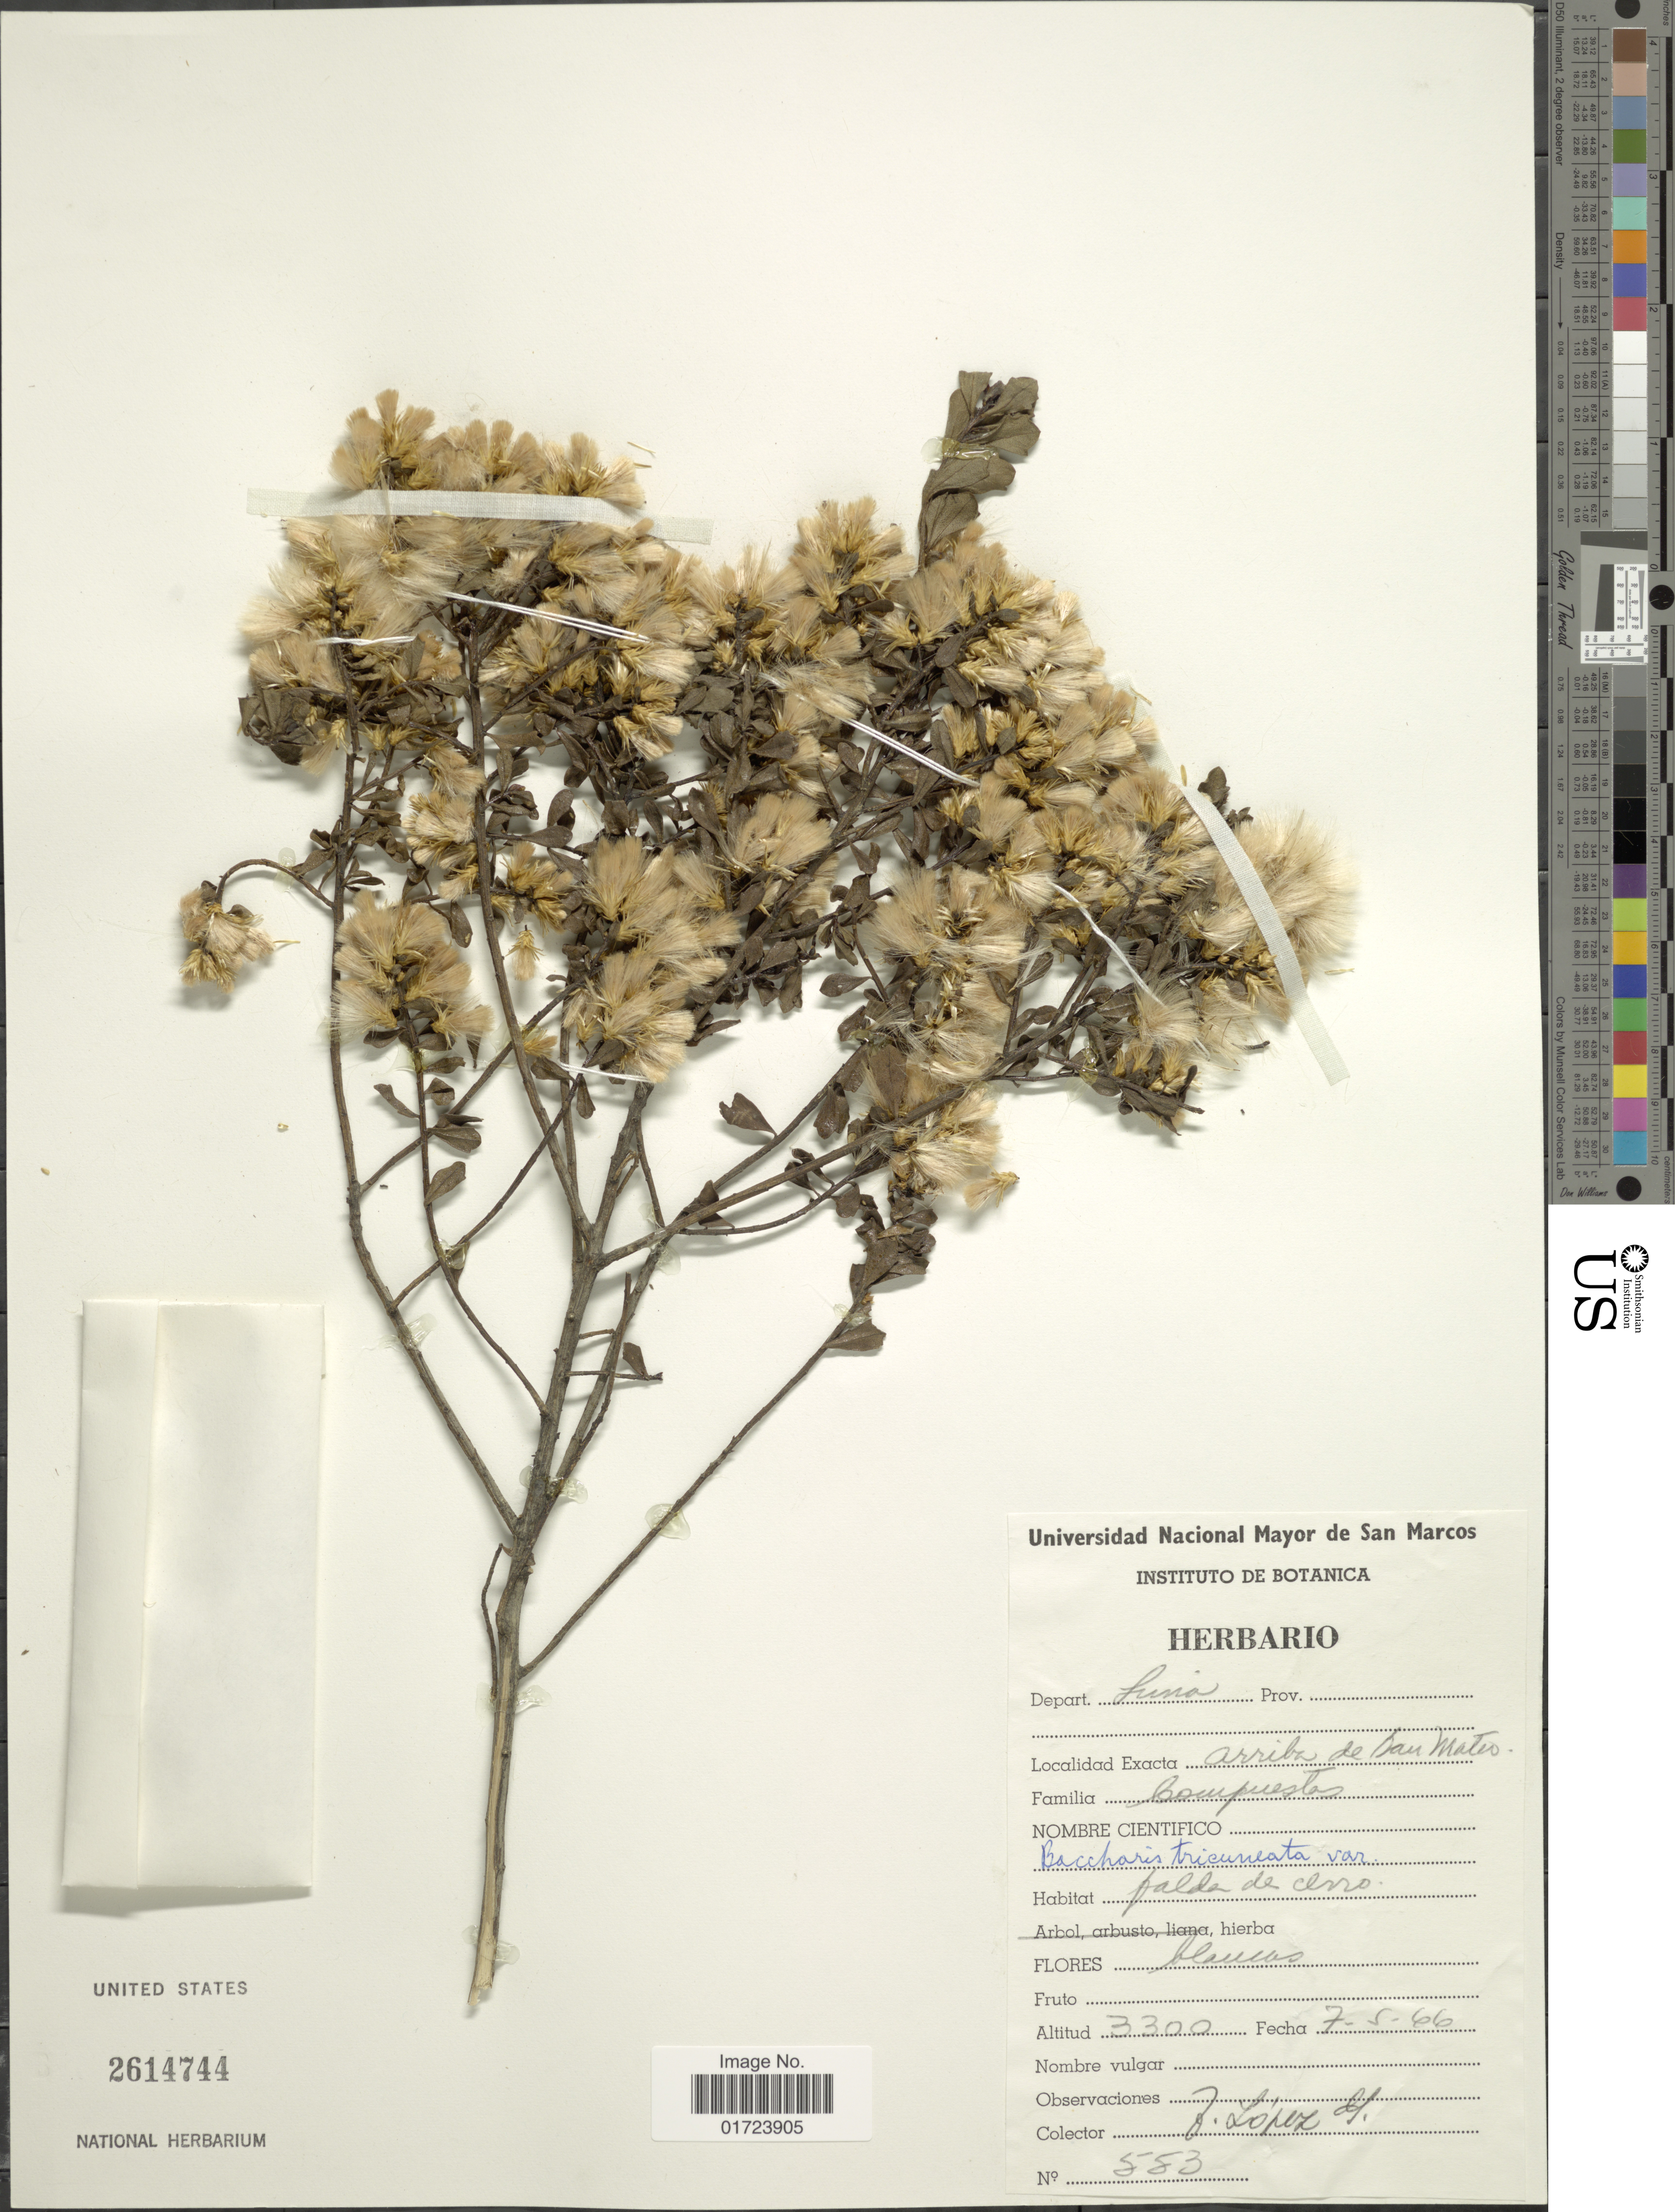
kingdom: Plantae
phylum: Tracheophyta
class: Magnoliopsida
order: Asterales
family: Asteraceae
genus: Baccharis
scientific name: Baccharis tricuneata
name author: (L. f.) Pers.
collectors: J. Lopez M.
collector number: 583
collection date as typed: Transcribed d/m/y: 7/5/66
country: Peru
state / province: Lima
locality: Depart. Lima. Arriba de San Mateo.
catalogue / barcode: US 2614744